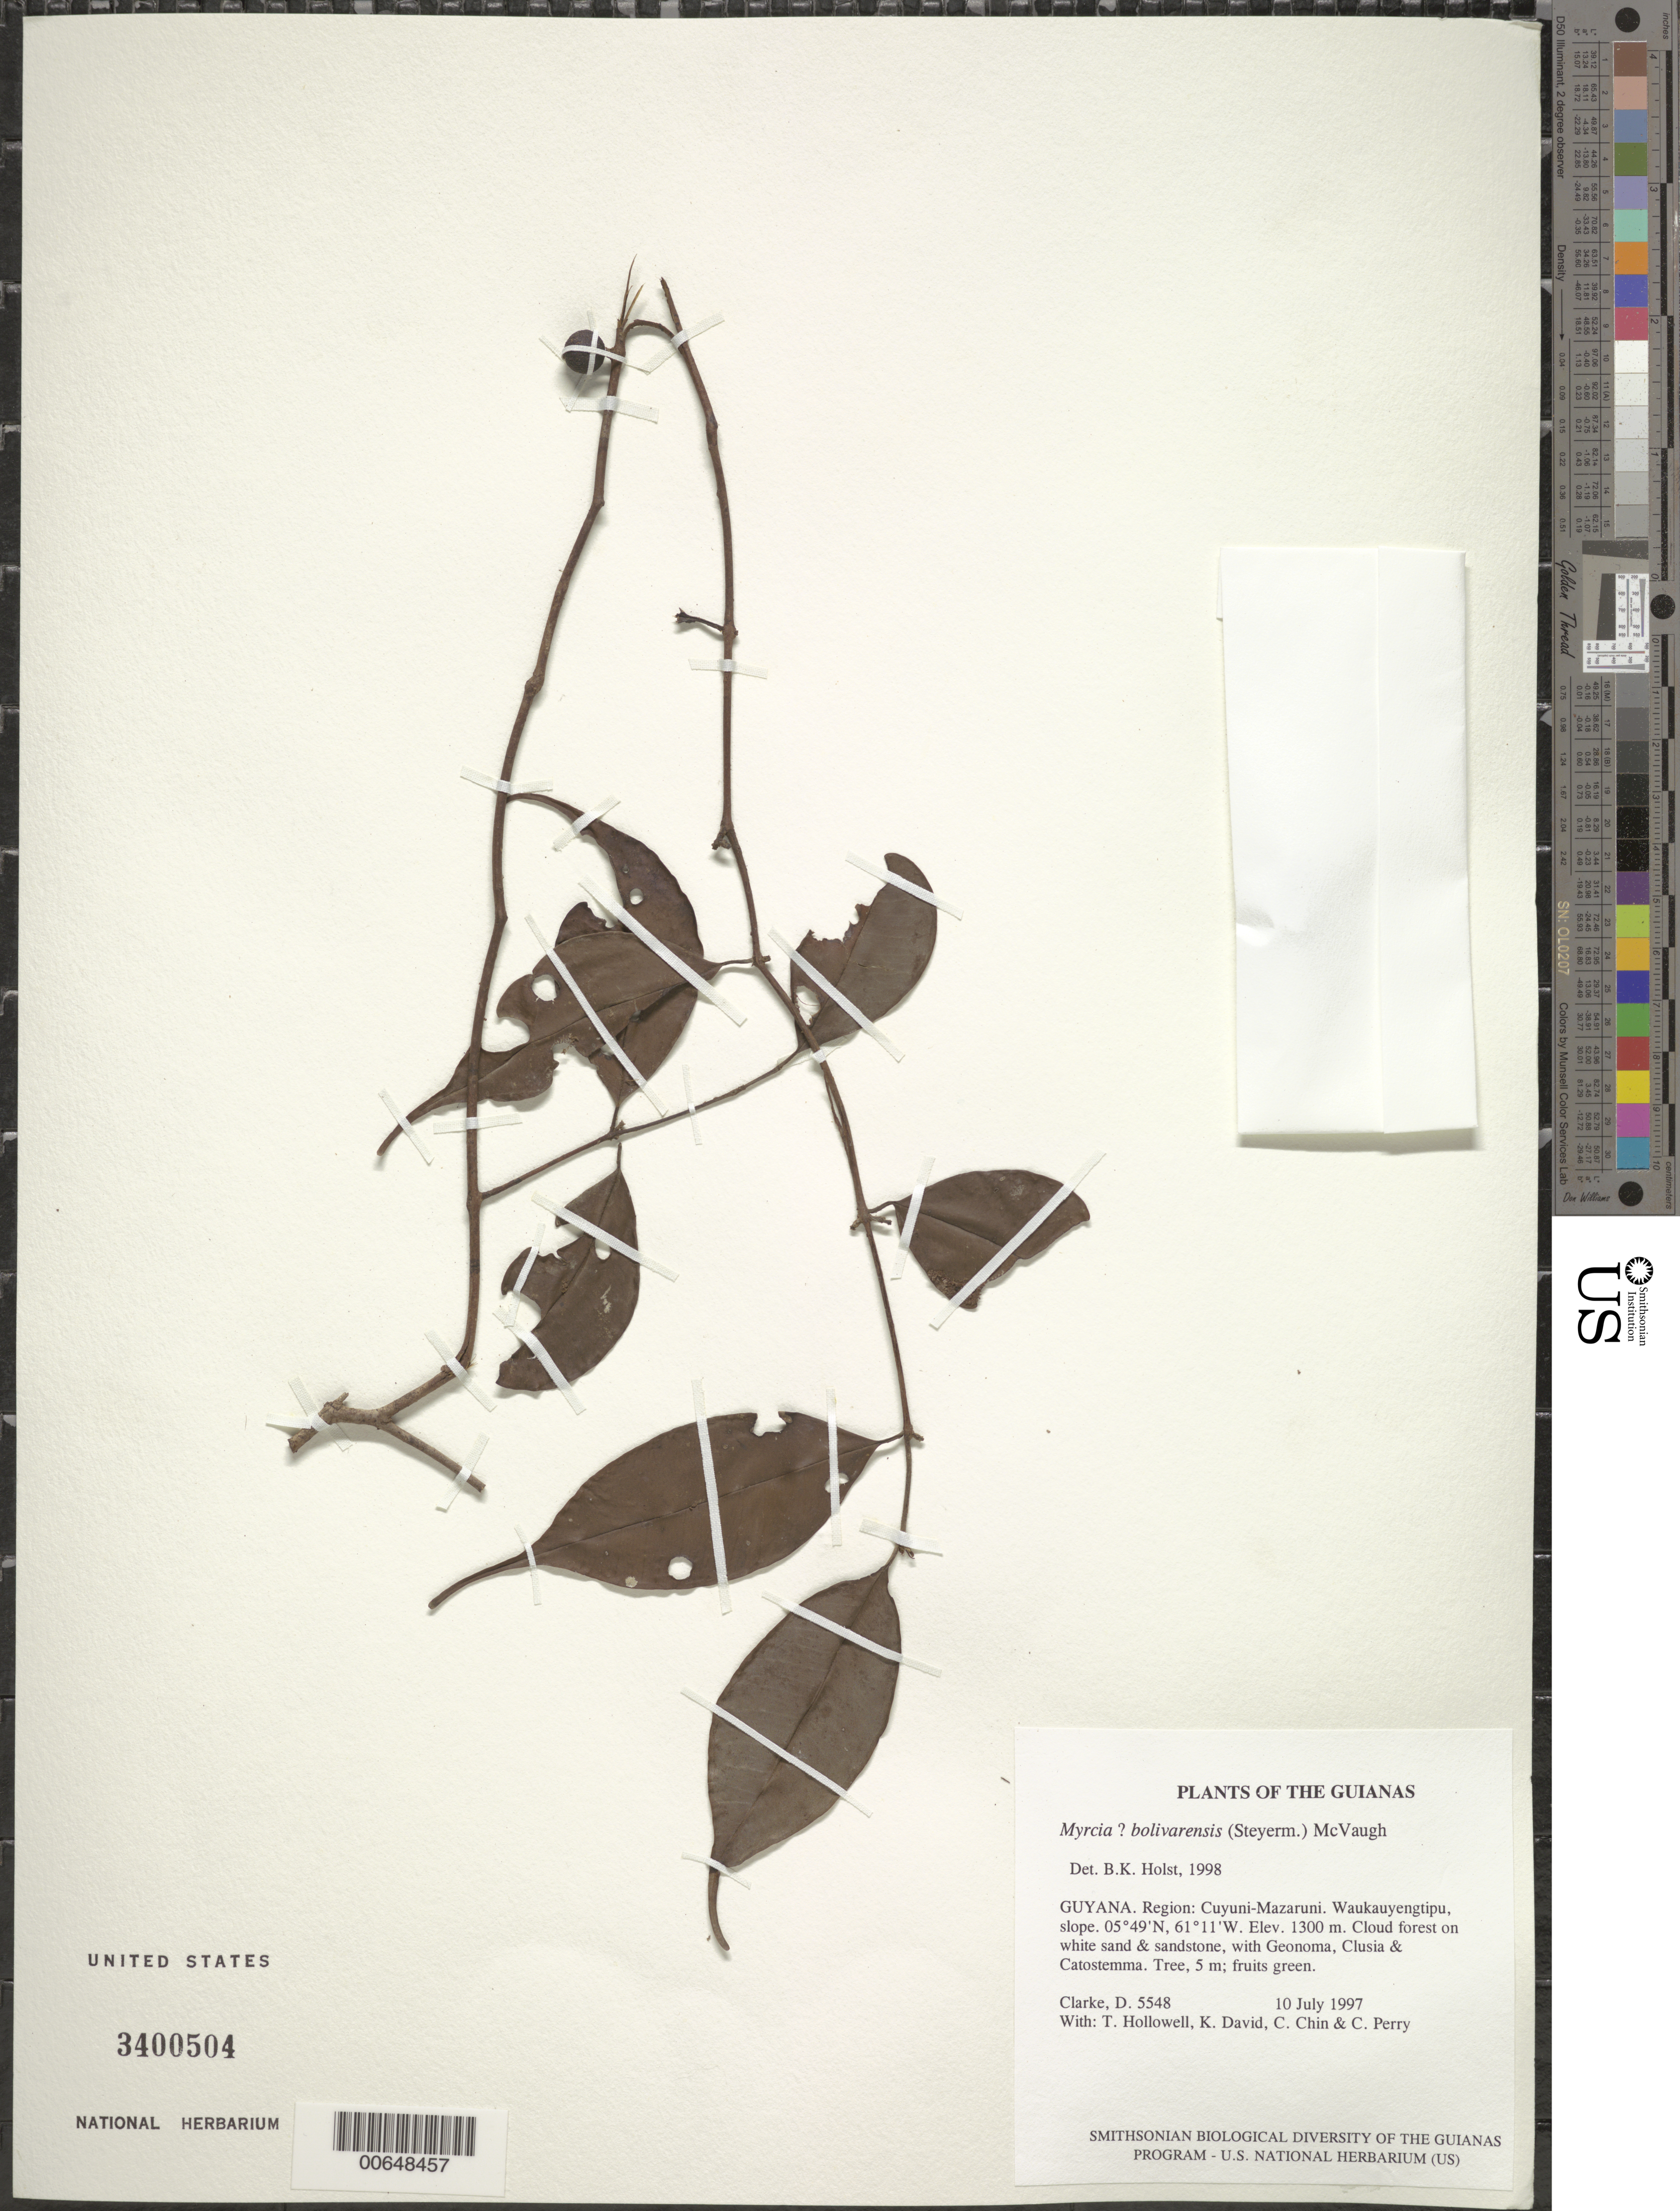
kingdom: Plantae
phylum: Tracheophyta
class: Magnoliopsida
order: Myrtales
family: Myrtaceae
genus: Myrcia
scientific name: Myrcia bolivarensis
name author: (Steyerm.) McVaugh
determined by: Holst, Bruce K.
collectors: H. D. Clarke, T. Hollowell, K. David, C. Chin & C. Perry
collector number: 5548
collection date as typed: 10 July 1997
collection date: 1997-07-10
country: Guyana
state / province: Cuyuni-Mazaruni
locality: Waukauyengtipu, slope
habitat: Cloud forest on white sand & sandstone, with Geonoma, Clusia & Catostemma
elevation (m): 1300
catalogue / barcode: US 3400504